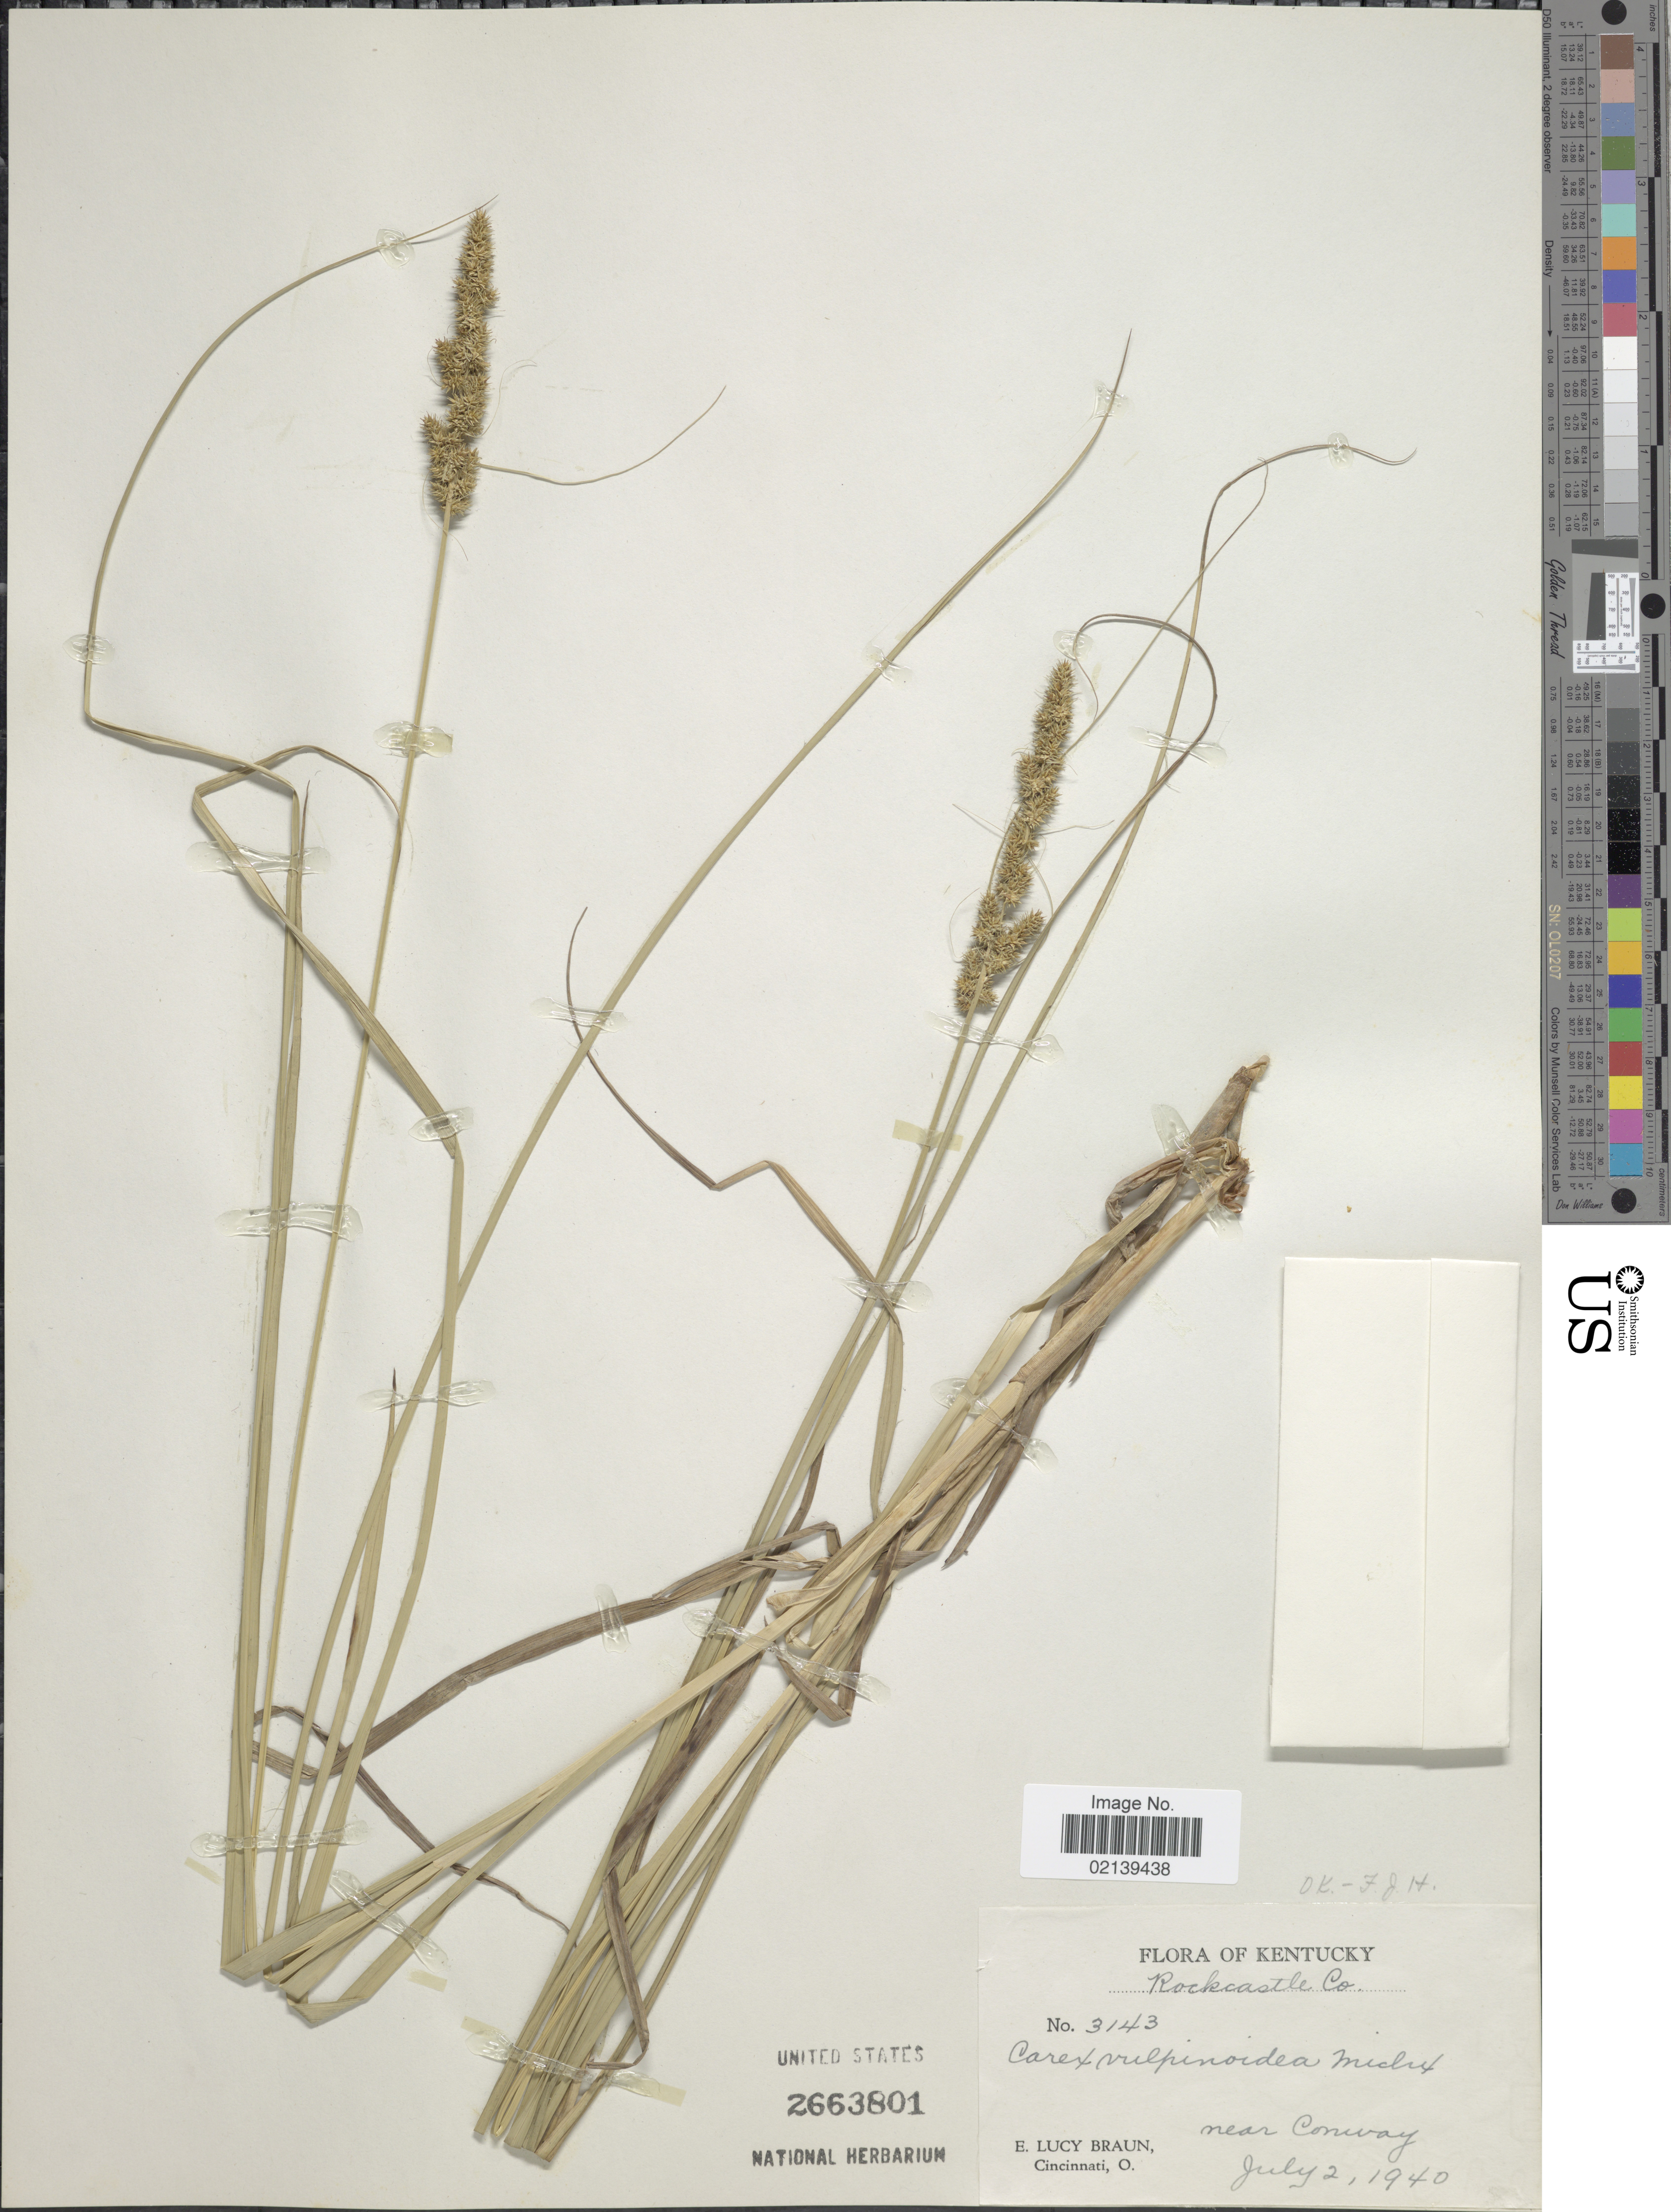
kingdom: Plantae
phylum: Tracheophyta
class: Liliopsida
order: Poales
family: Cyperaceae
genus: Carex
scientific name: Carex vulpinoidea Michx.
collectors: E. L. Braun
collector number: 3143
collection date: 1940-07-02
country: United States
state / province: Kentucky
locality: Rockcastle Co., near Conway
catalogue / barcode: US 2663801